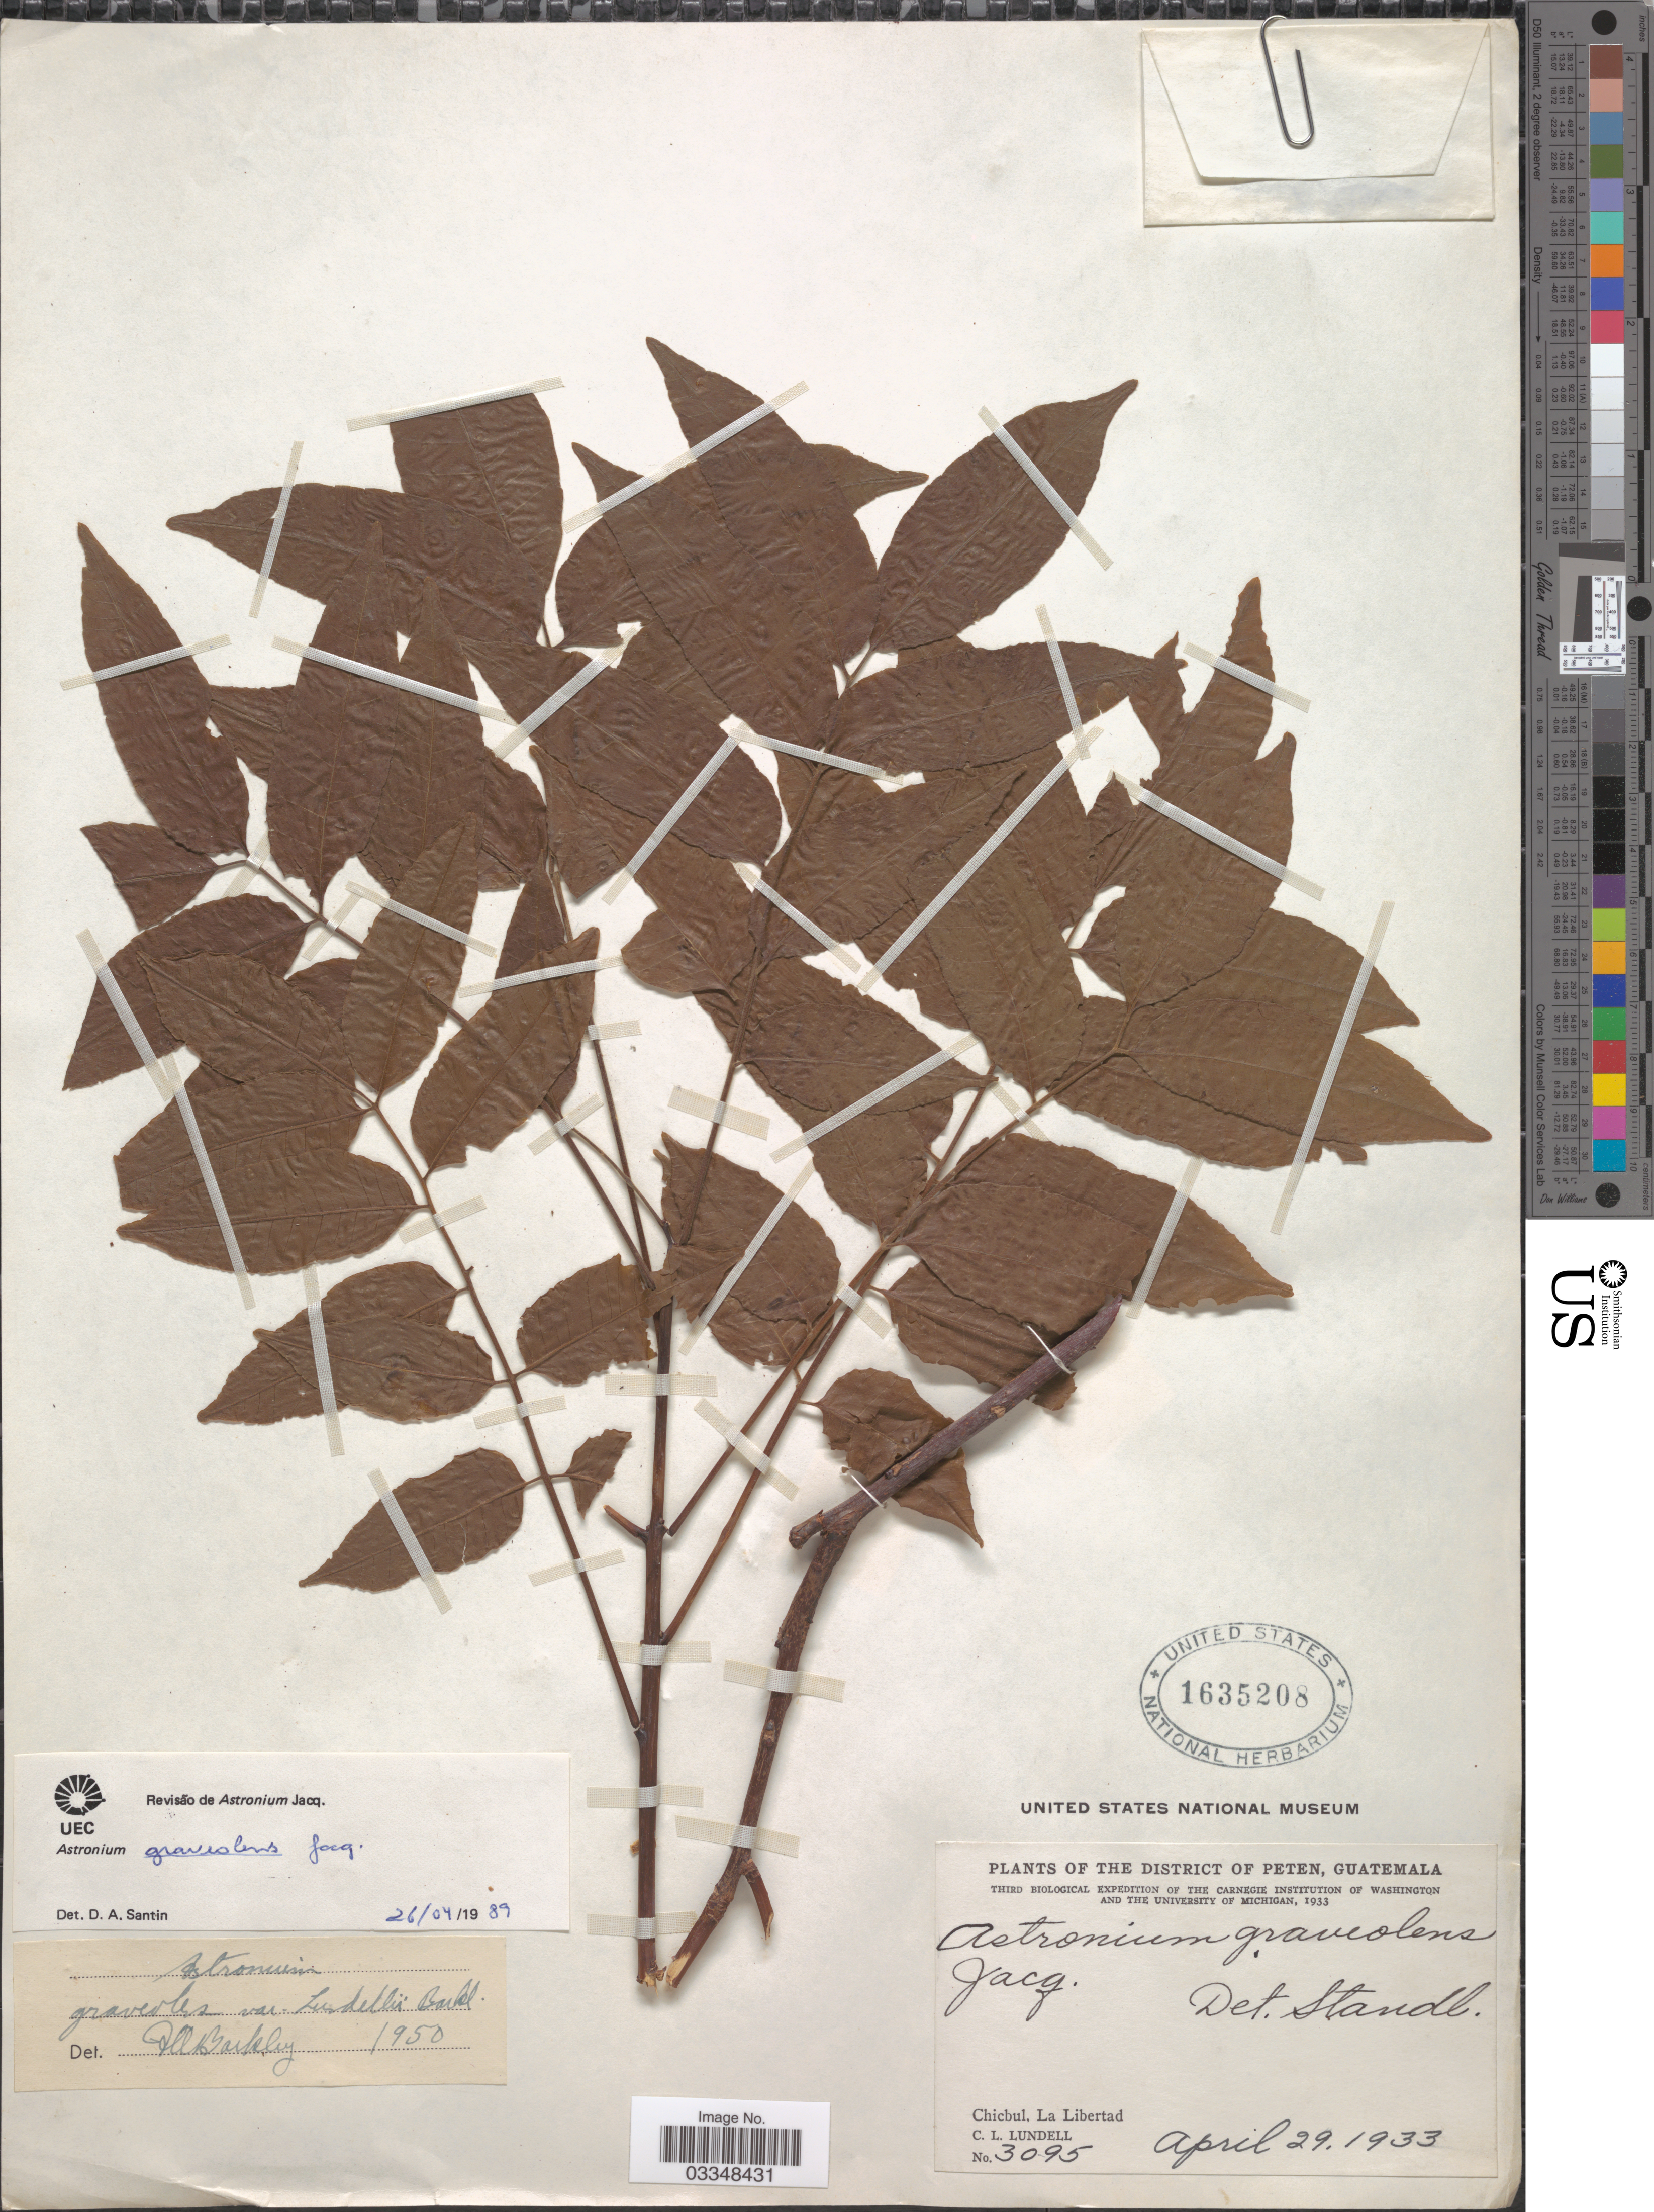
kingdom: Plantae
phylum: Tracheophyta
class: Magnoliopsida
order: Sapindales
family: Anacardiaceae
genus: Astronium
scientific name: Astronium graveolens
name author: Jacq.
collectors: C. L. Lundell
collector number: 3095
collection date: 1933-04-29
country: Guatemala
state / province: El Petén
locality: The District of Peten. Chicbul, La Libertad.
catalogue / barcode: US 1635208